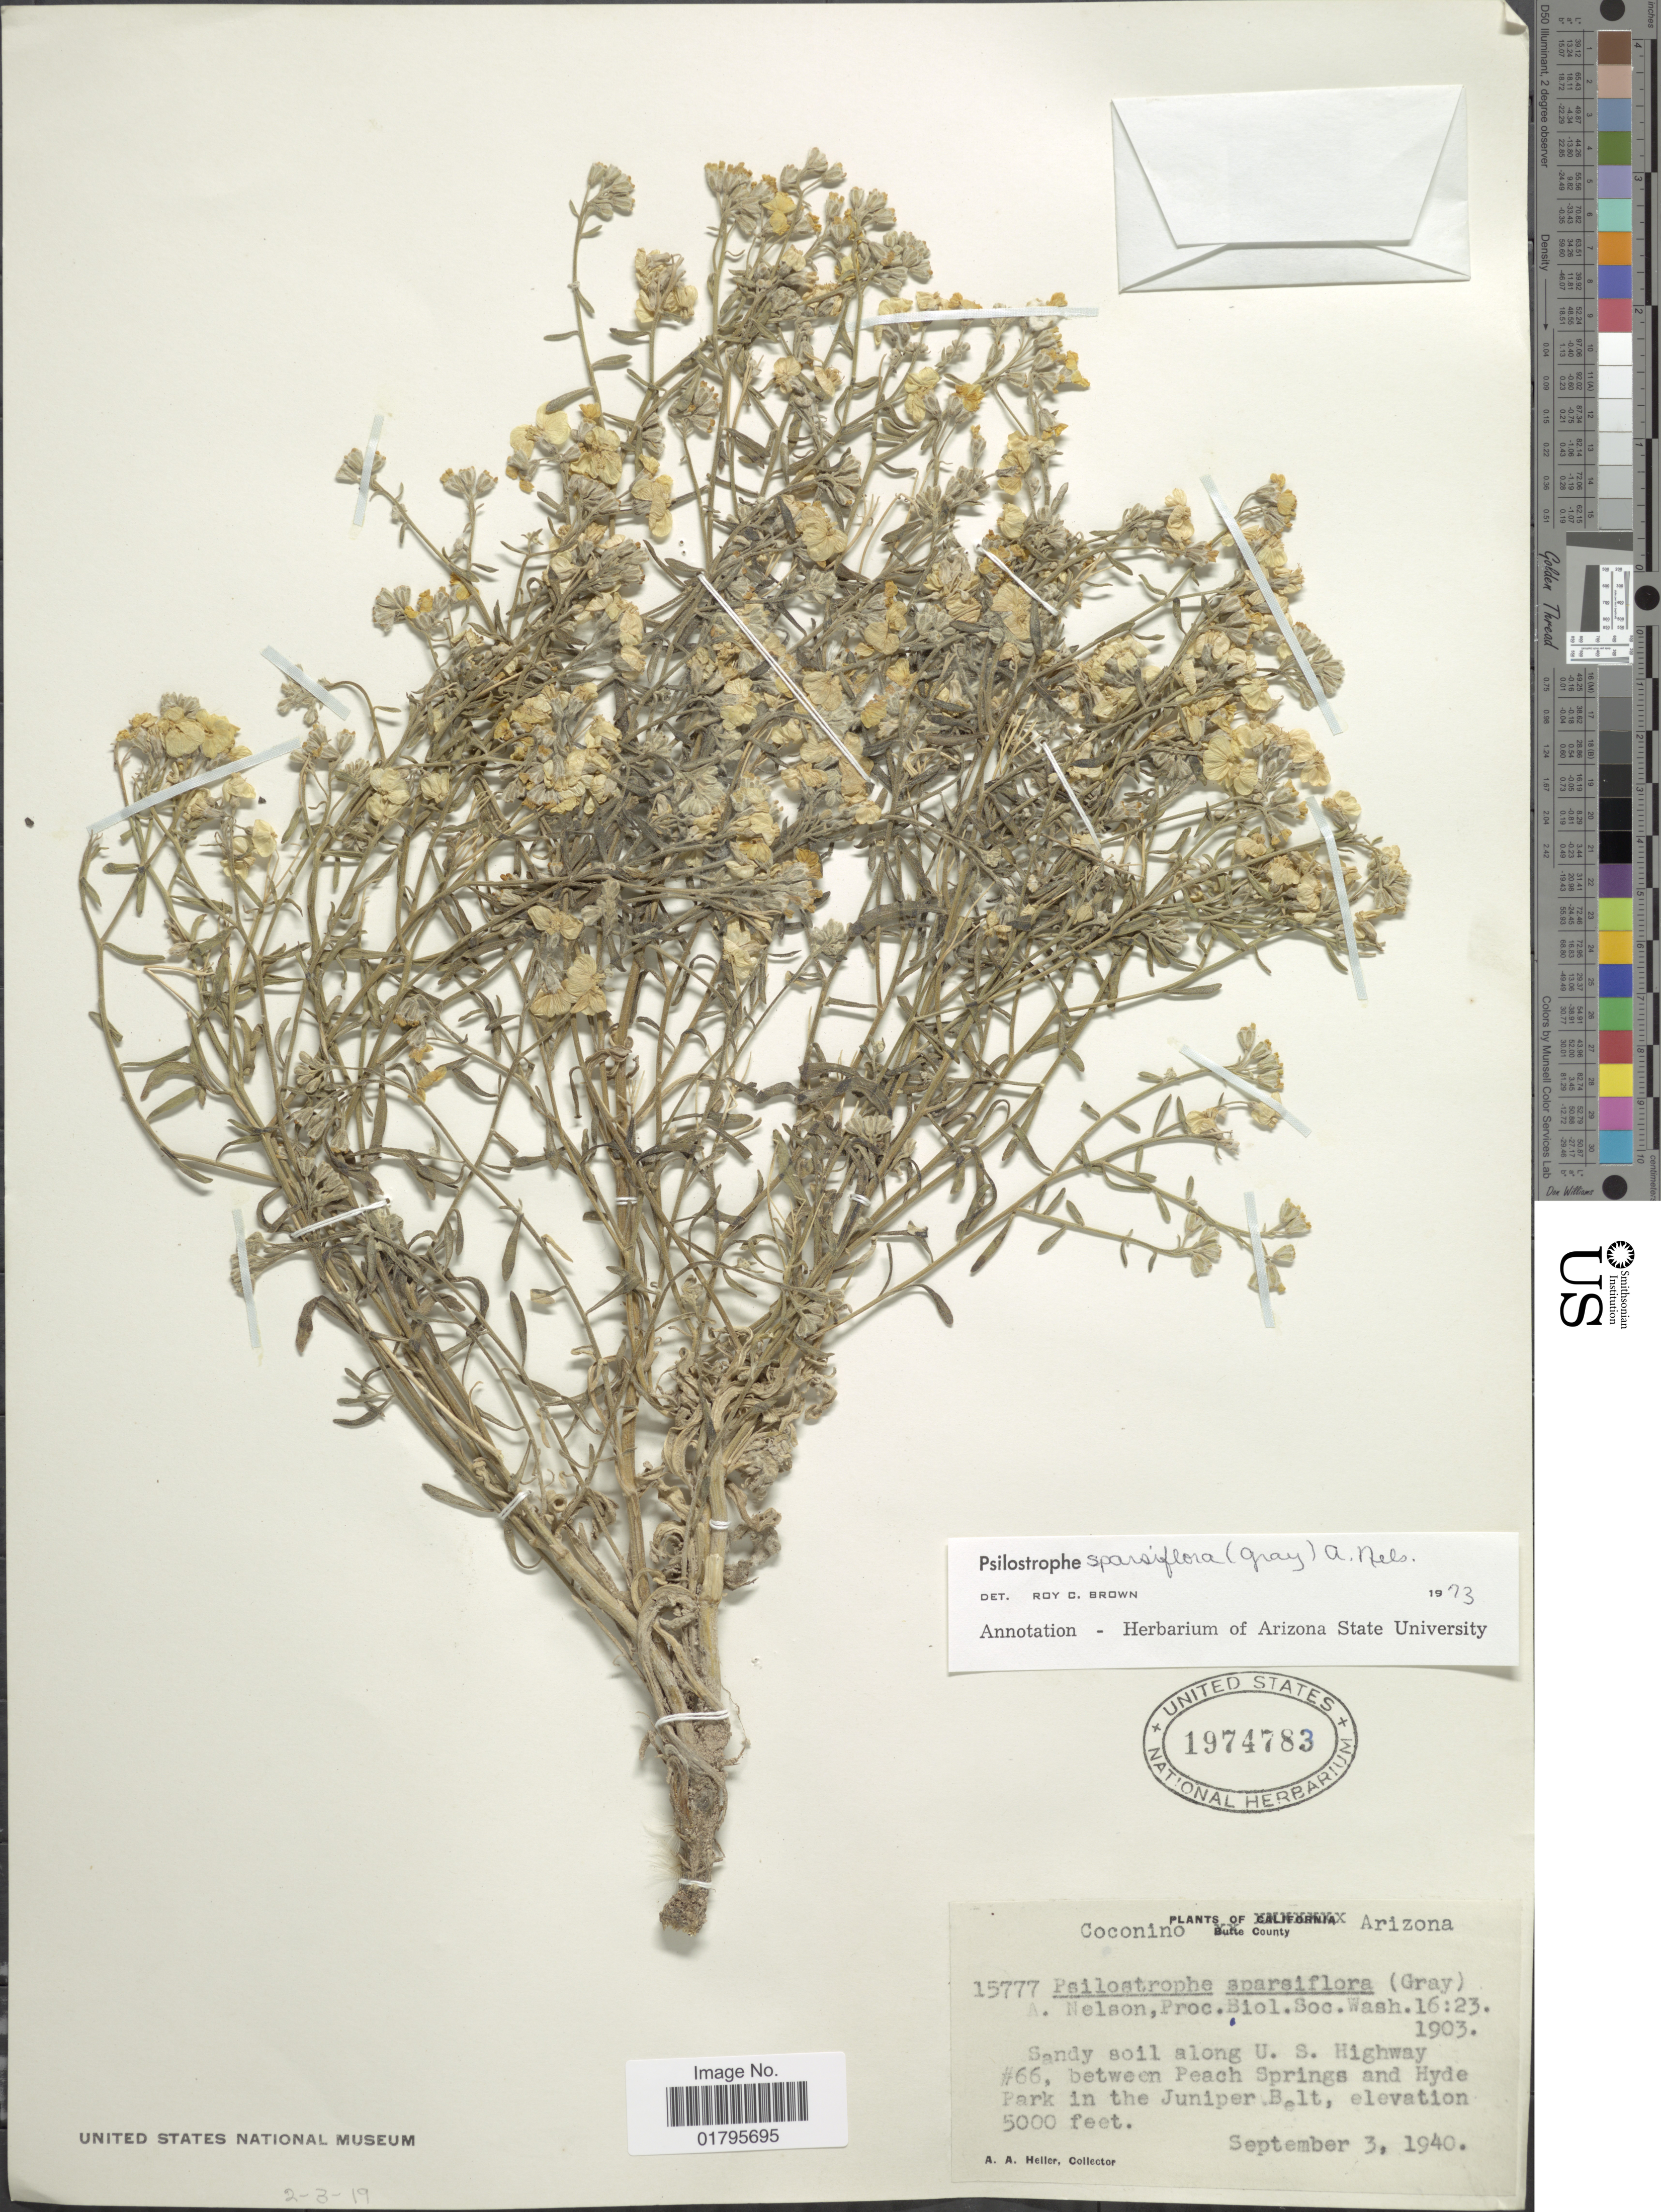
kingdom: Plantae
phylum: Tracheophyta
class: Magnoliopsida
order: Asterales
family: Asteraceae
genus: Psilostrophe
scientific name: Psilostrophe sparsiflora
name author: (A. Gray) A. Nelson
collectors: A. A. Heller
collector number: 15777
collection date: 1940-09-03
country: United States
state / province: Arizona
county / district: Cococino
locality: Cococino along U.S Highway #66, between Peach Springs and Hyde Park in the Juniper Belt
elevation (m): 1524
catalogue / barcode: US 1974783